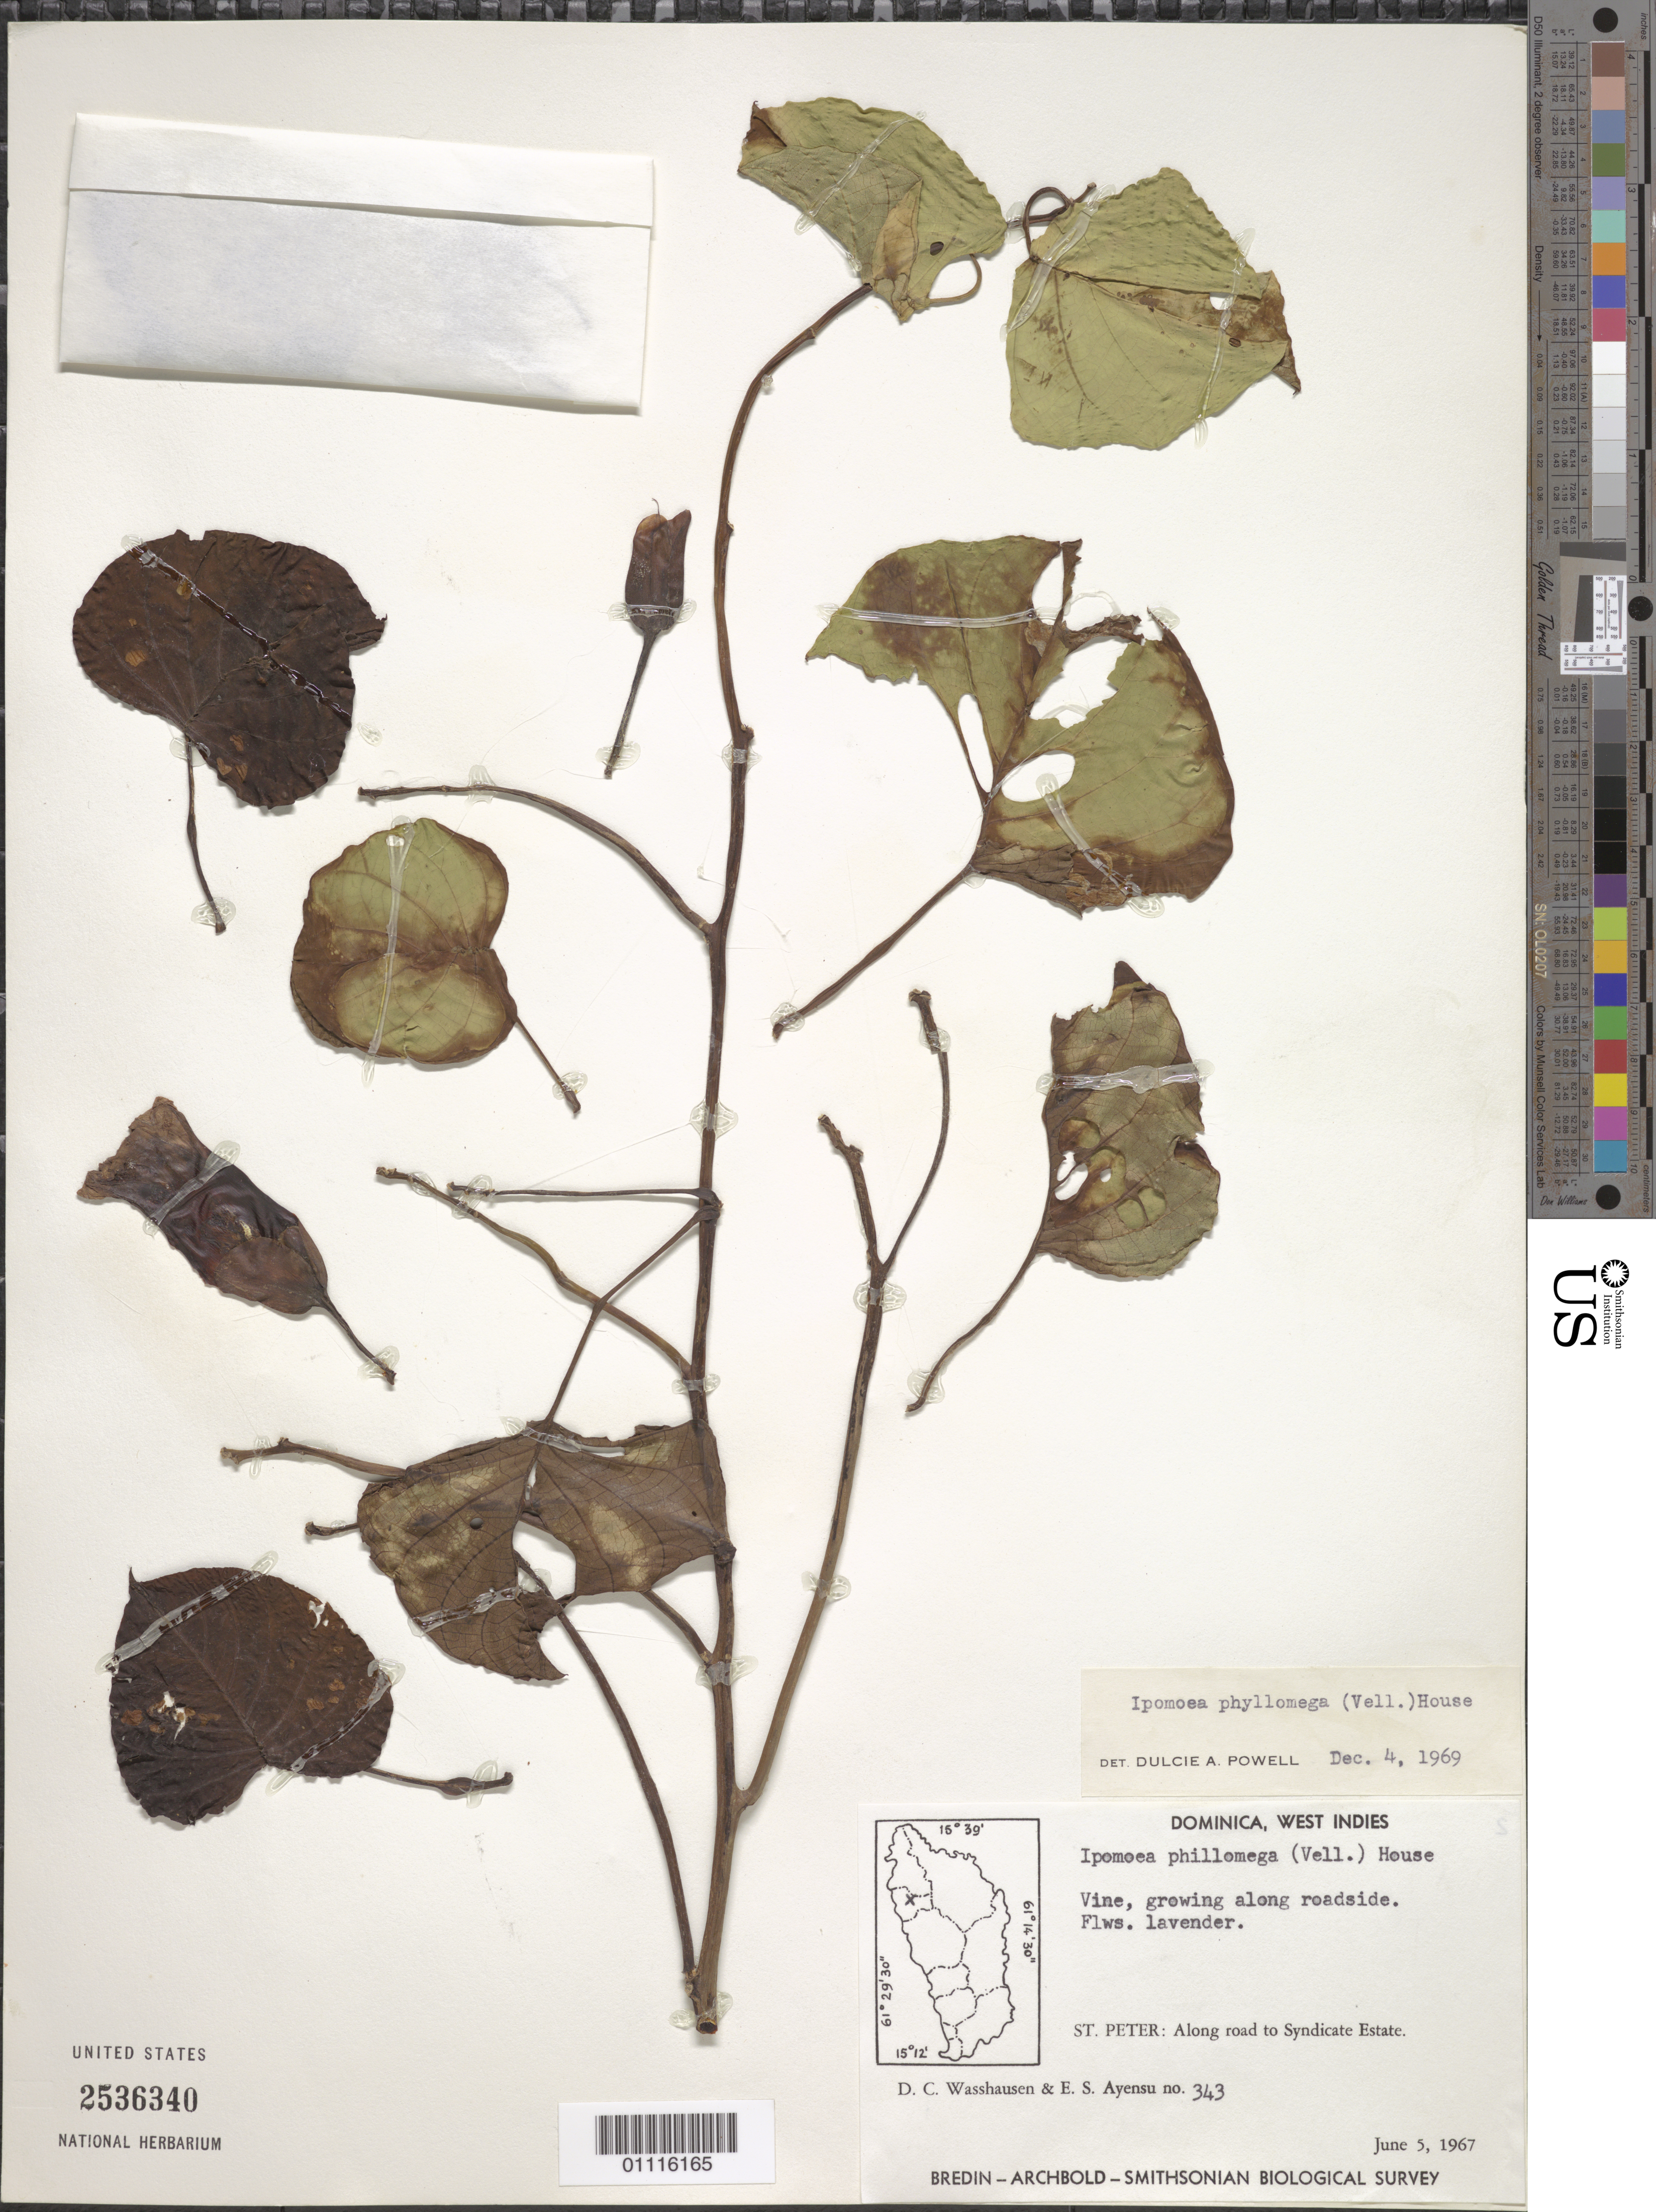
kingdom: Plantae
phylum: Tracheophyta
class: Magnoliopsida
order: Solanales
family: Convolvulaceae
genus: Ipomoea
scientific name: Ipomoea phyllomega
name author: (Vell.) House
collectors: D. C. Wasshausen & E. S. Ayensu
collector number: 343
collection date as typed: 05 Jun 1967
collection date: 1967-06-05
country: Dominica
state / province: St. Peter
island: Dominica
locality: Along road to Syndicate Estate. Growing along roadside.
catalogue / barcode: US 2536340